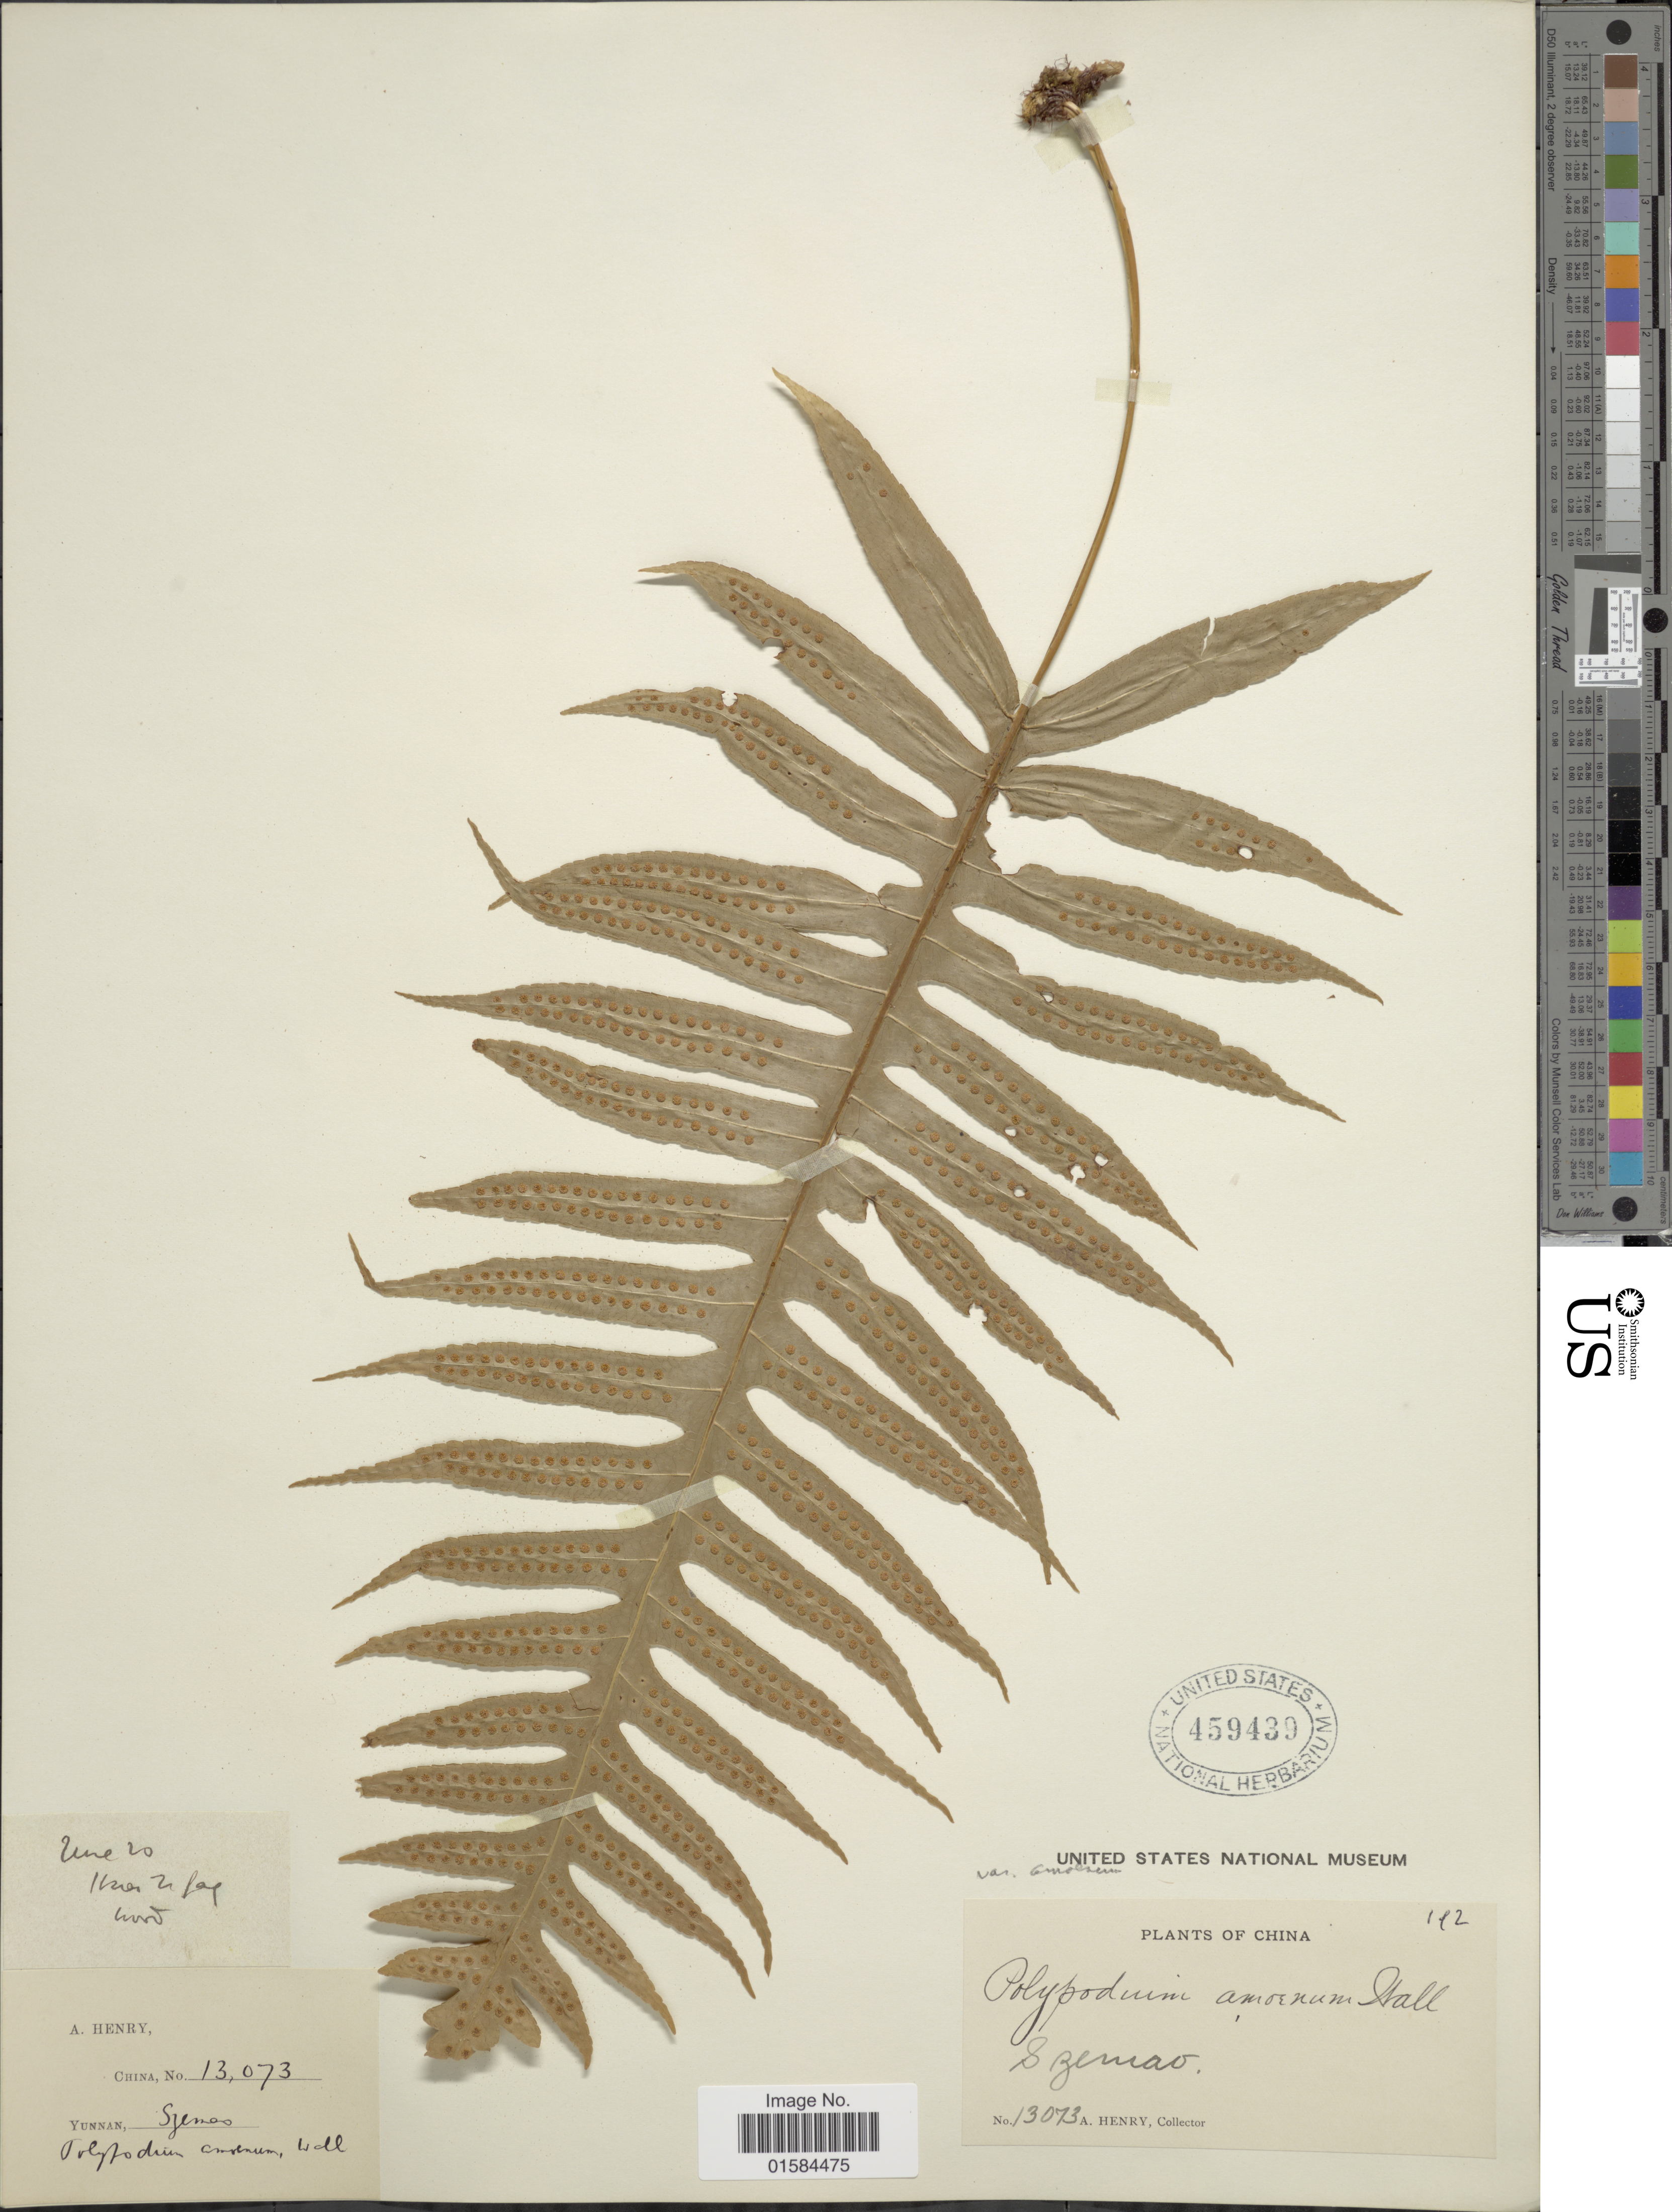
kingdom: Plantae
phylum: Tracheophyta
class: Polypodiopsida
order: Polypodiales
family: Polypodiaceae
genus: Goniophlebium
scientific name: Goniophlebium amoenum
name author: (Wall. ex Mett.) J. Sm.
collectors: A. Henry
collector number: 13073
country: China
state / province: Yunnan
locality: Yunnan, Szemao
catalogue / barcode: US 459439